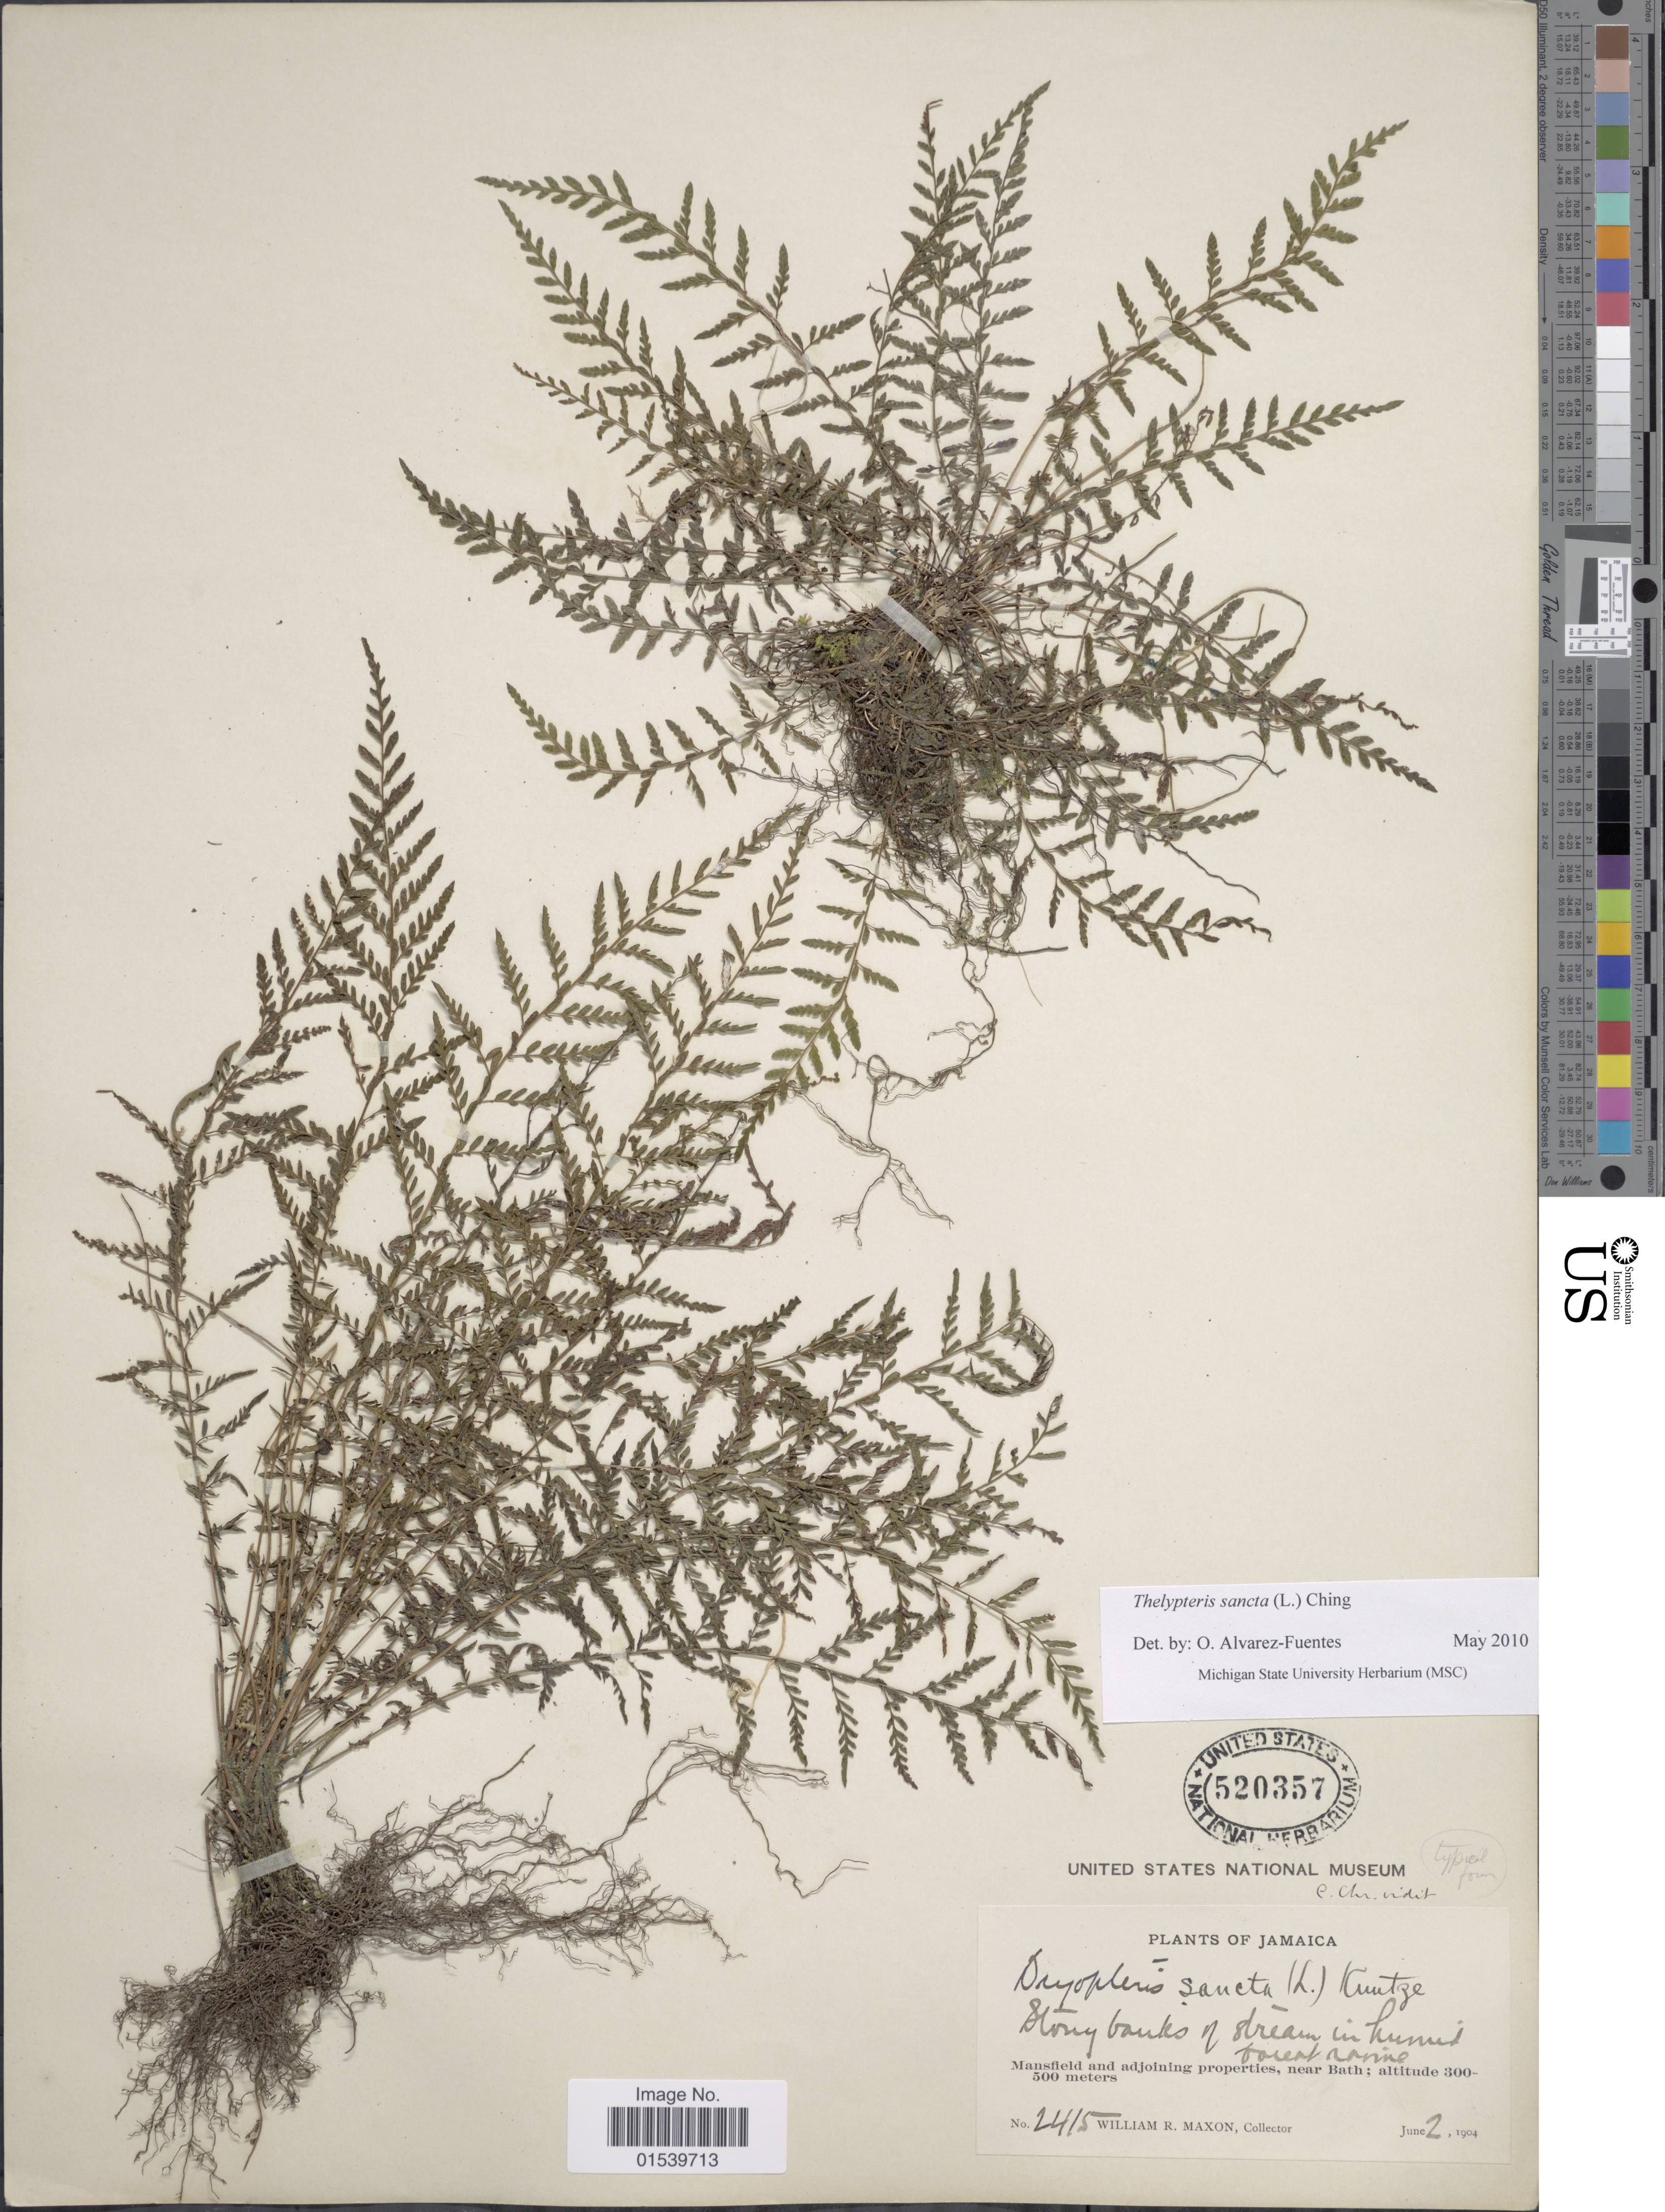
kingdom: Plantae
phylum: Tracheophyta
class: Polypodiopsida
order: Polypodiales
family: Thelypteridaceae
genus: Amauropelta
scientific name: Amauropelta sancta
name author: (L.) Pic. Serm.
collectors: W. R. Maxon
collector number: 2415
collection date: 1904-06-02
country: Jamaica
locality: Stony banks of stream in humus forest ravine, Mansfield and adjoining properties, near Bath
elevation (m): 300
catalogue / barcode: US 520357